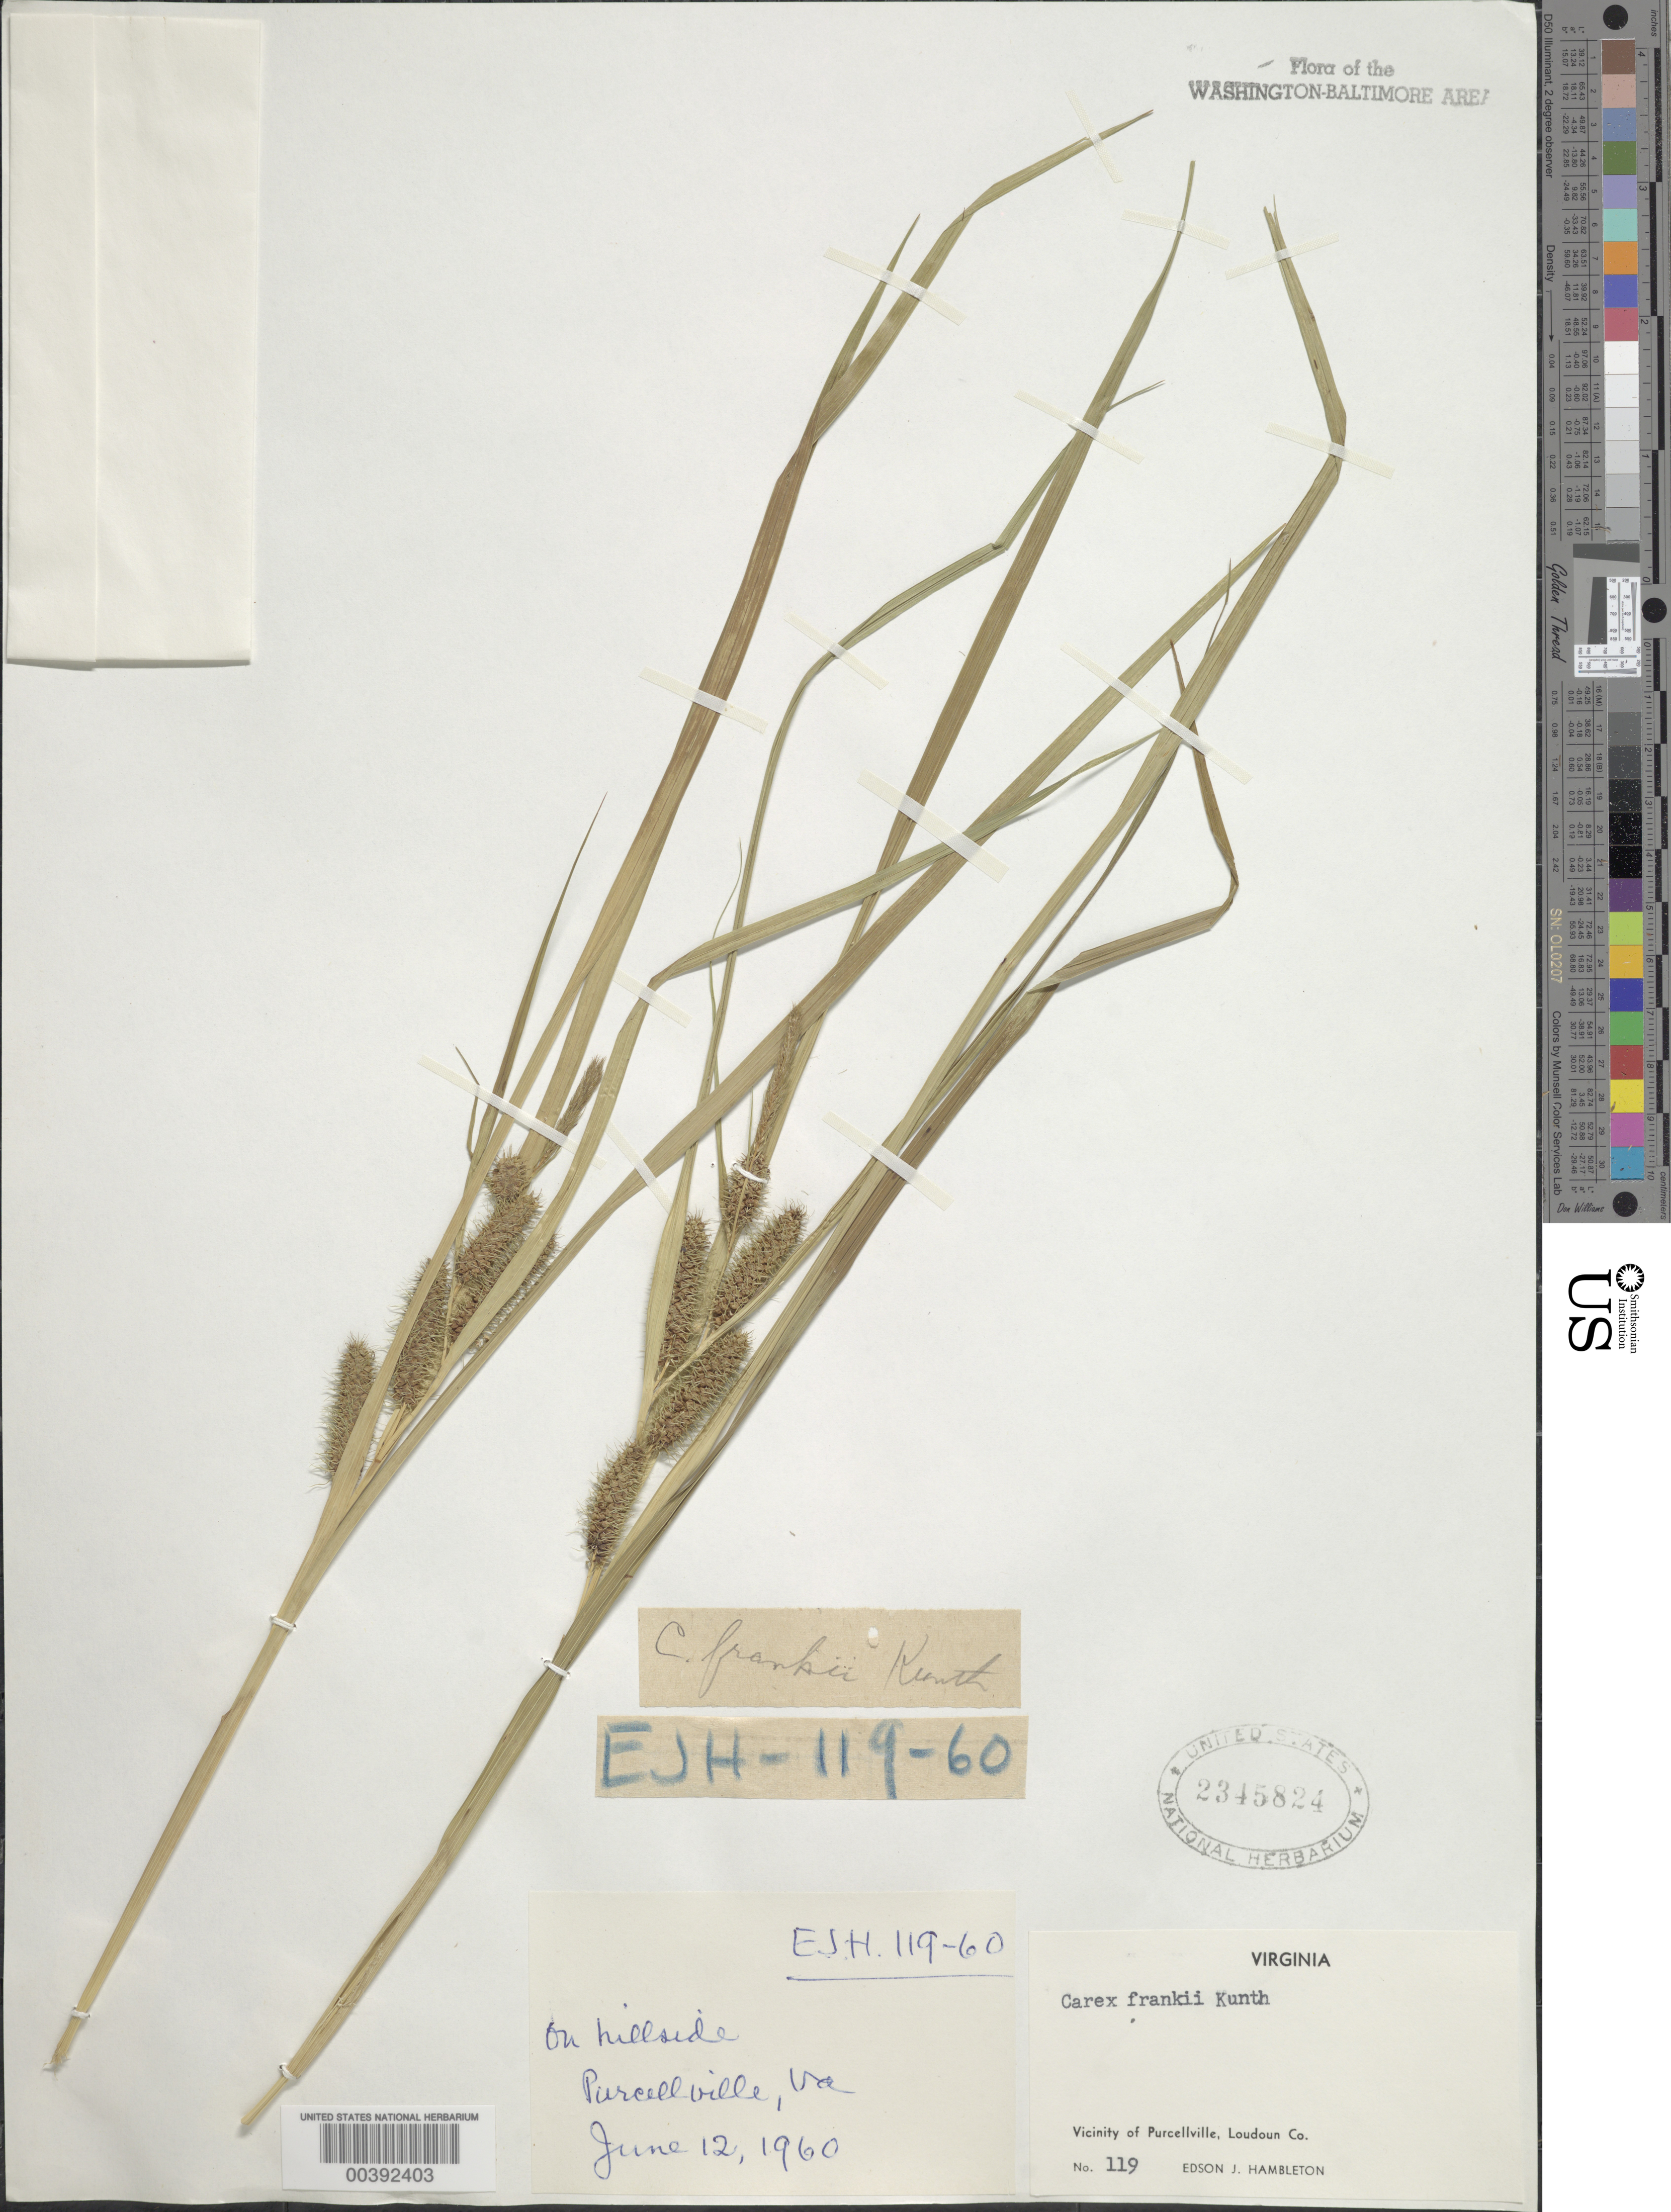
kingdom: Plantae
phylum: Tracheophyta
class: Liliopsida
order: Poales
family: Cyperaceae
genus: Carex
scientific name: Carex frankii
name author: Kunth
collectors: E. Hambleton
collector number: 119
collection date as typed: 12 Jun 1960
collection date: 1960-06-12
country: United States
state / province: Virginia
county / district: Loudoun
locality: Purcellville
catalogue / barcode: US 2345824